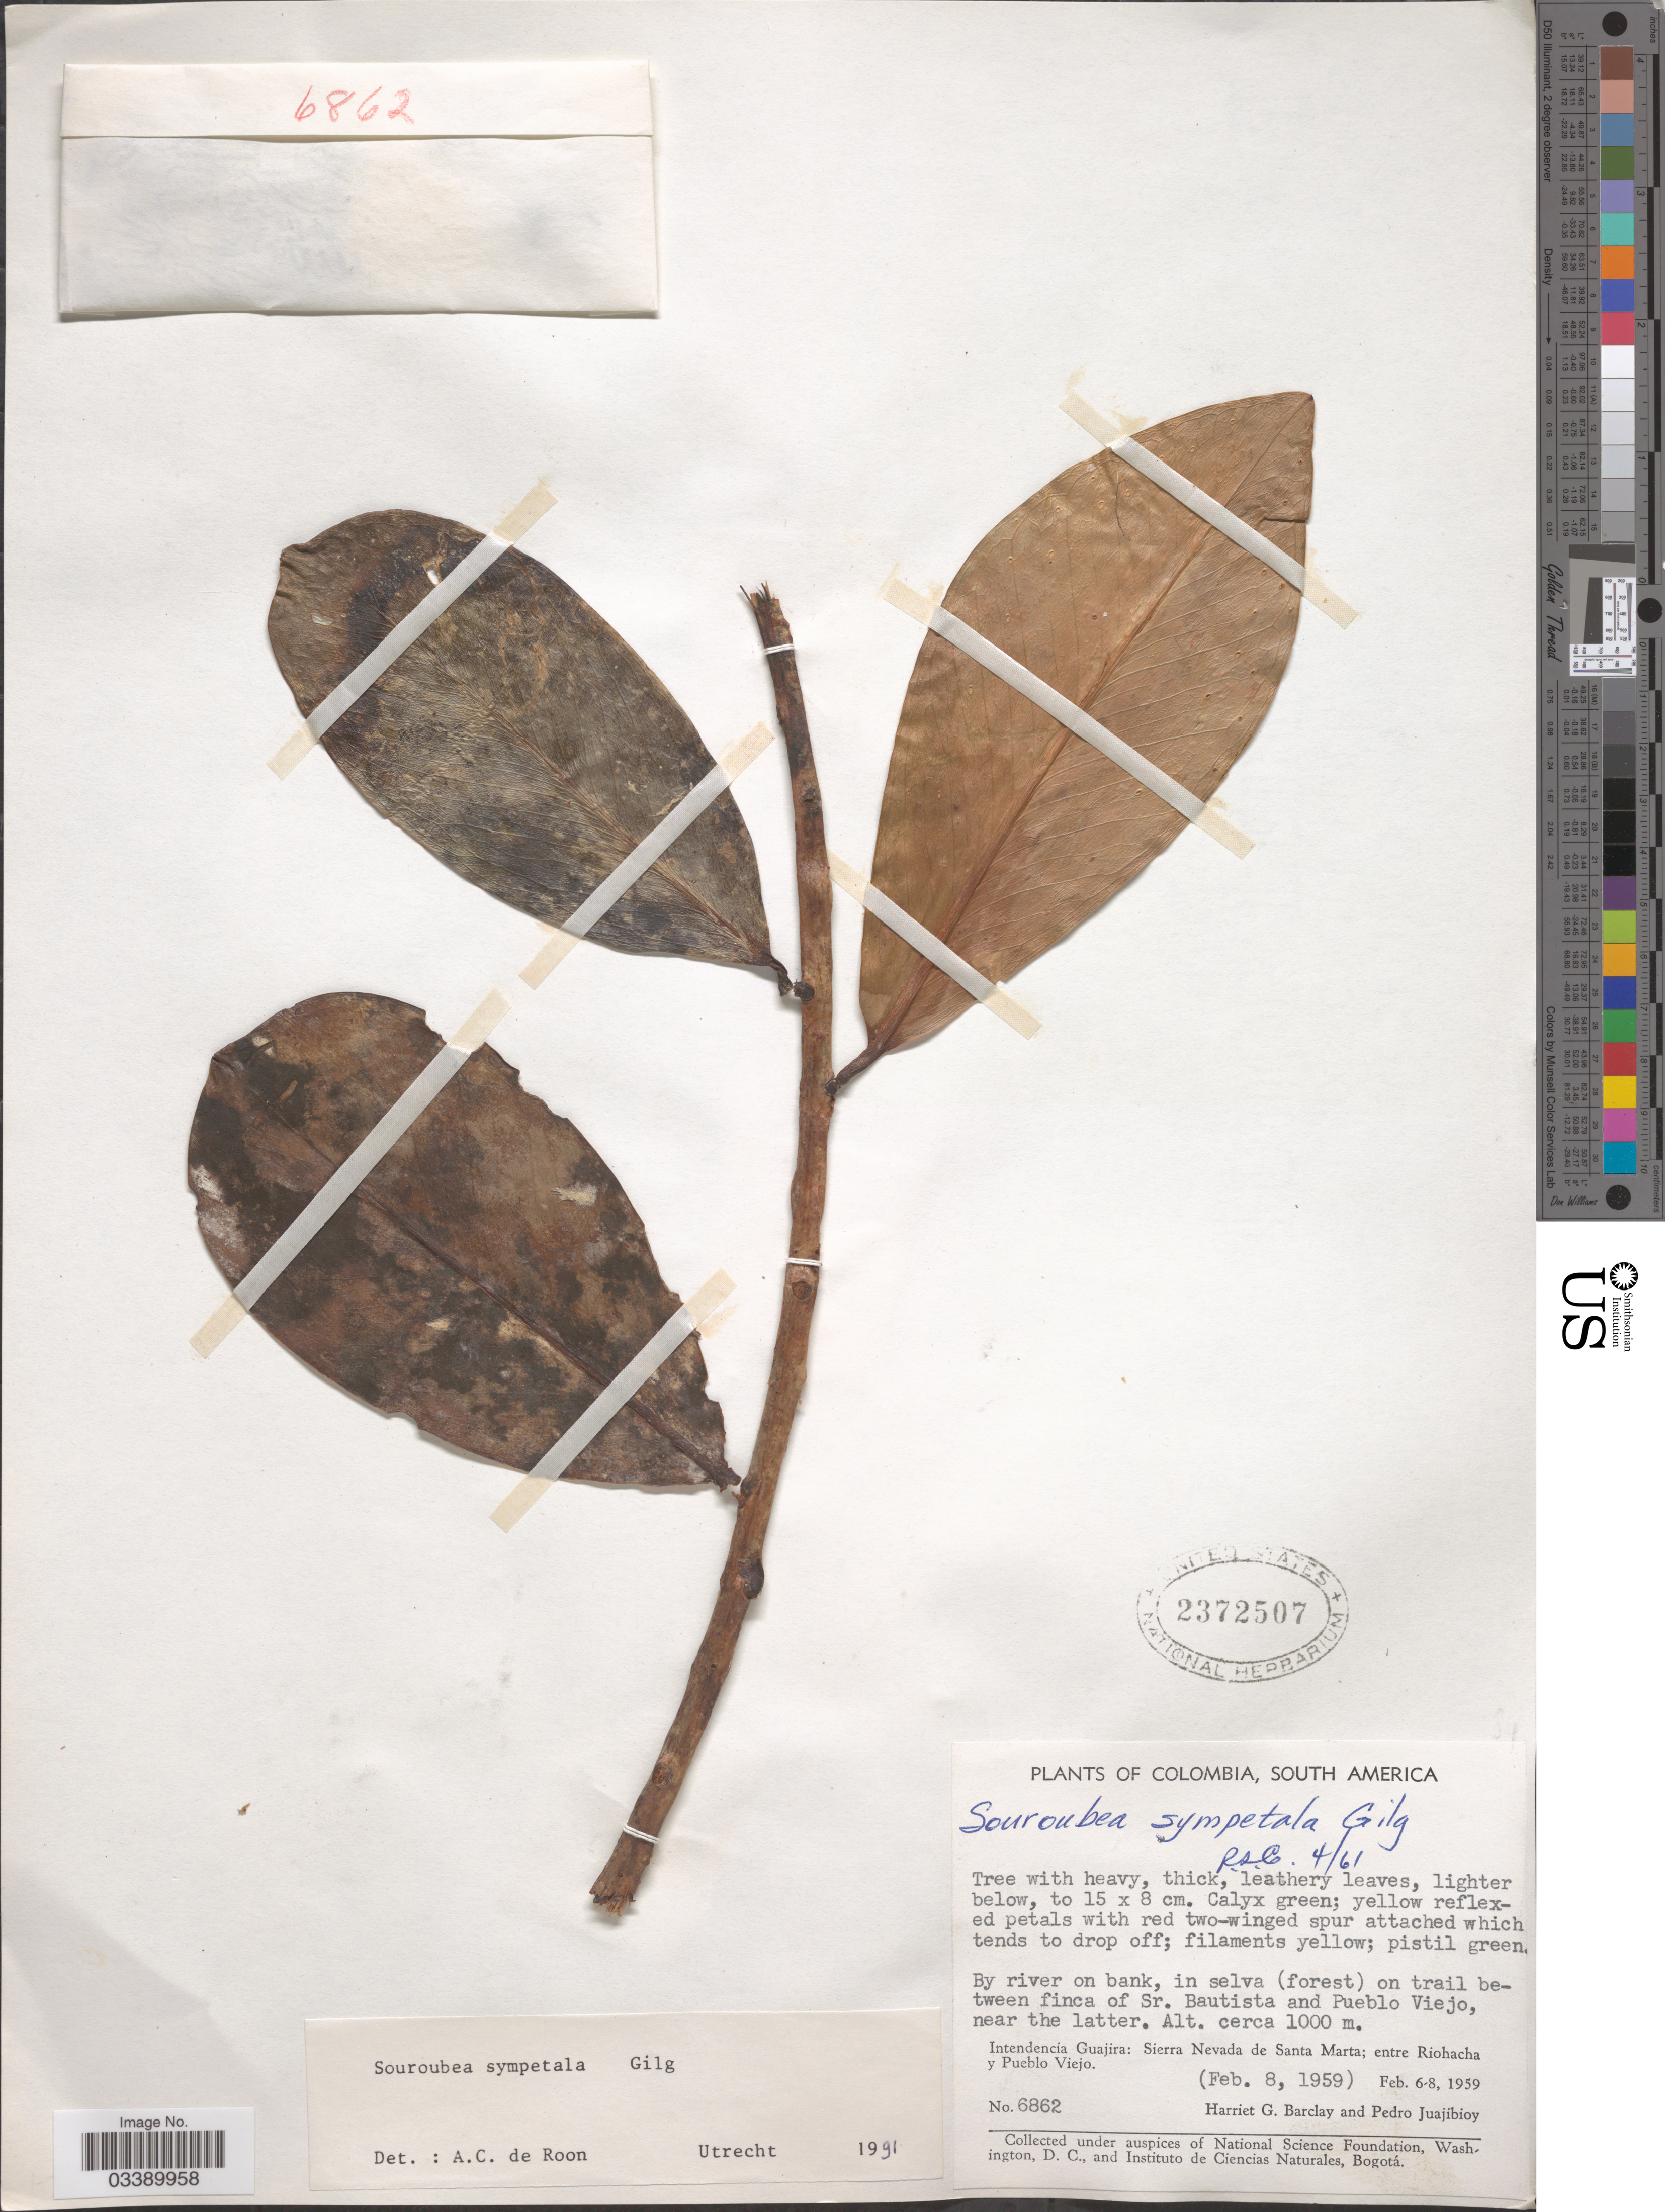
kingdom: Plantae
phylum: Tracheophyta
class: Magnoliopsida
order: Ericales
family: Marcgraviaceae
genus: Souroubea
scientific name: Souroubea sympetala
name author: Gilg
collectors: H. G. Barclay & P. Juajibioy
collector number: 6862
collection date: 1959-02-08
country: Colombia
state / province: La Guajira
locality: By river on bank, in selva (forest) on trail between finca of Sr. Bautista and Pueblo Viejo, near the latter. Intendencia Guajira: Sierra Nevada de Santa Marta; entre Riohacha y Pueblo Viejo.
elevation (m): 1000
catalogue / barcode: US 2372507